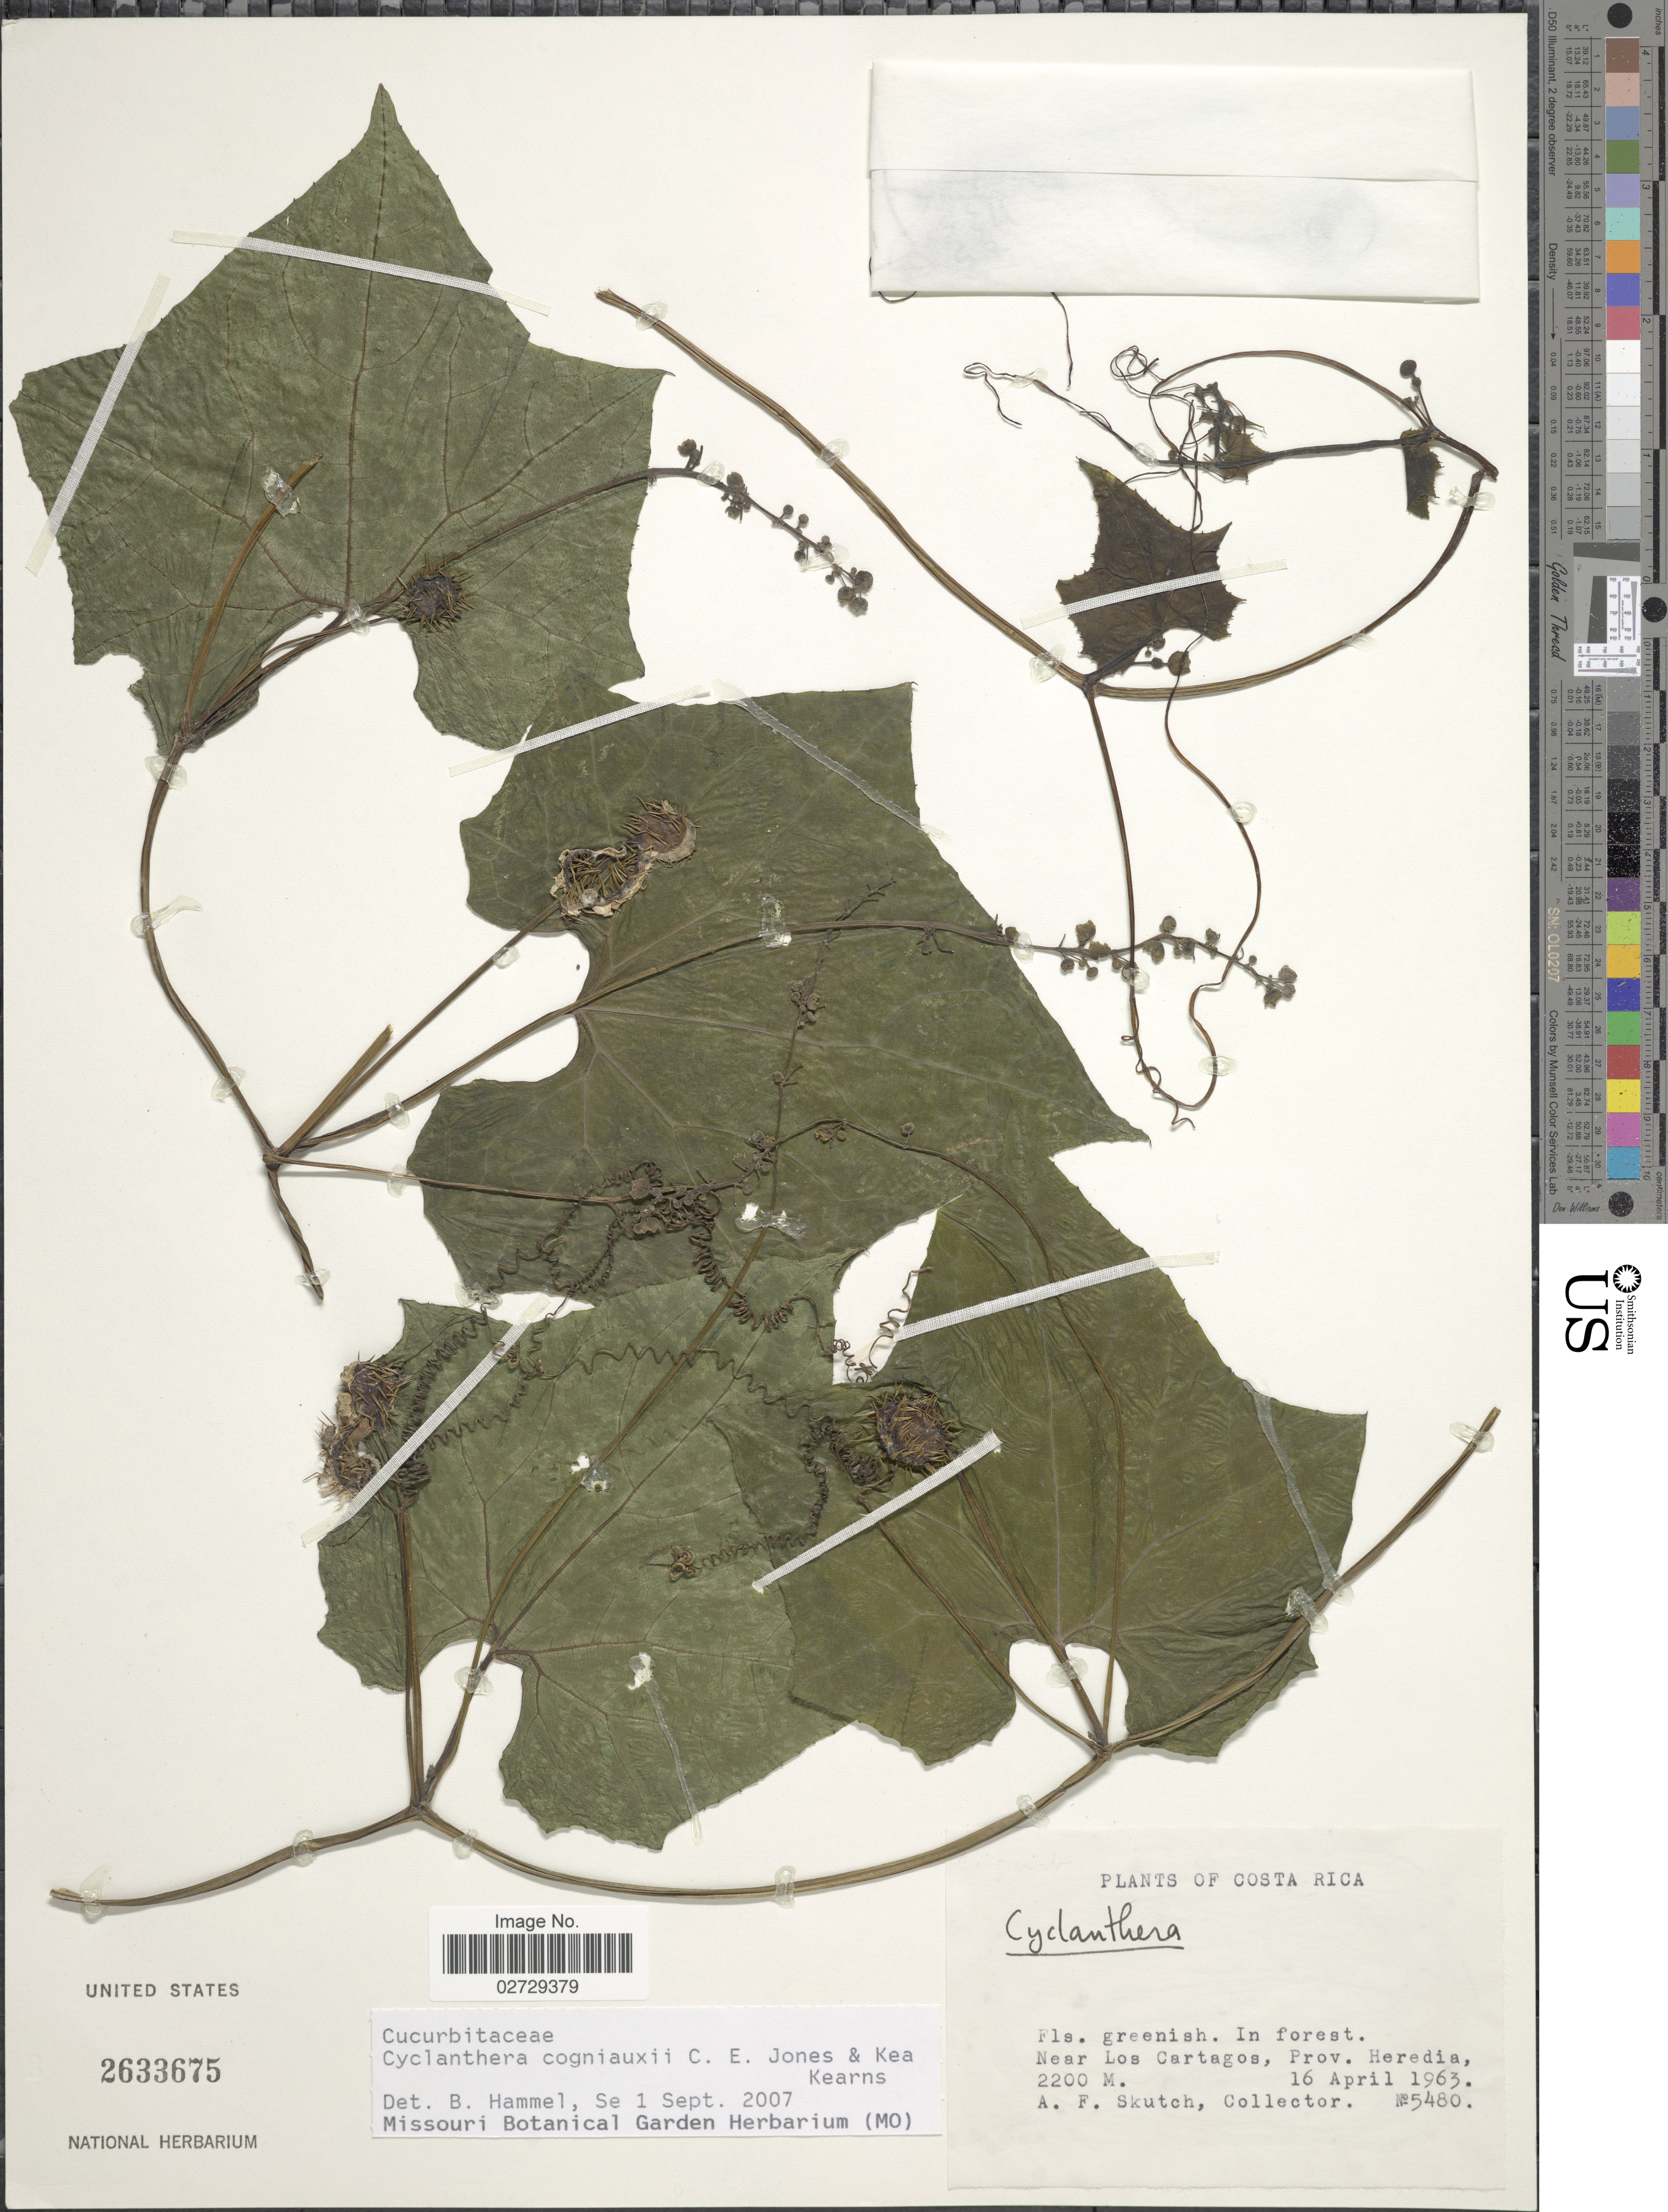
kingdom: Plantae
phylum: Tracheophyta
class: Magnoliopsida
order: Cucurbitales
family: Cucurbitaceae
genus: Cyclanthera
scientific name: Cyclanthera cogniauxii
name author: C.E. Jones & Kearns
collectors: A. F. Skutch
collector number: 5480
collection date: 1963-04-16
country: Costa Rica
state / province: Heredia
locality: Near Los Cartagos.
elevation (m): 2200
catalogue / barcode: US 2633675